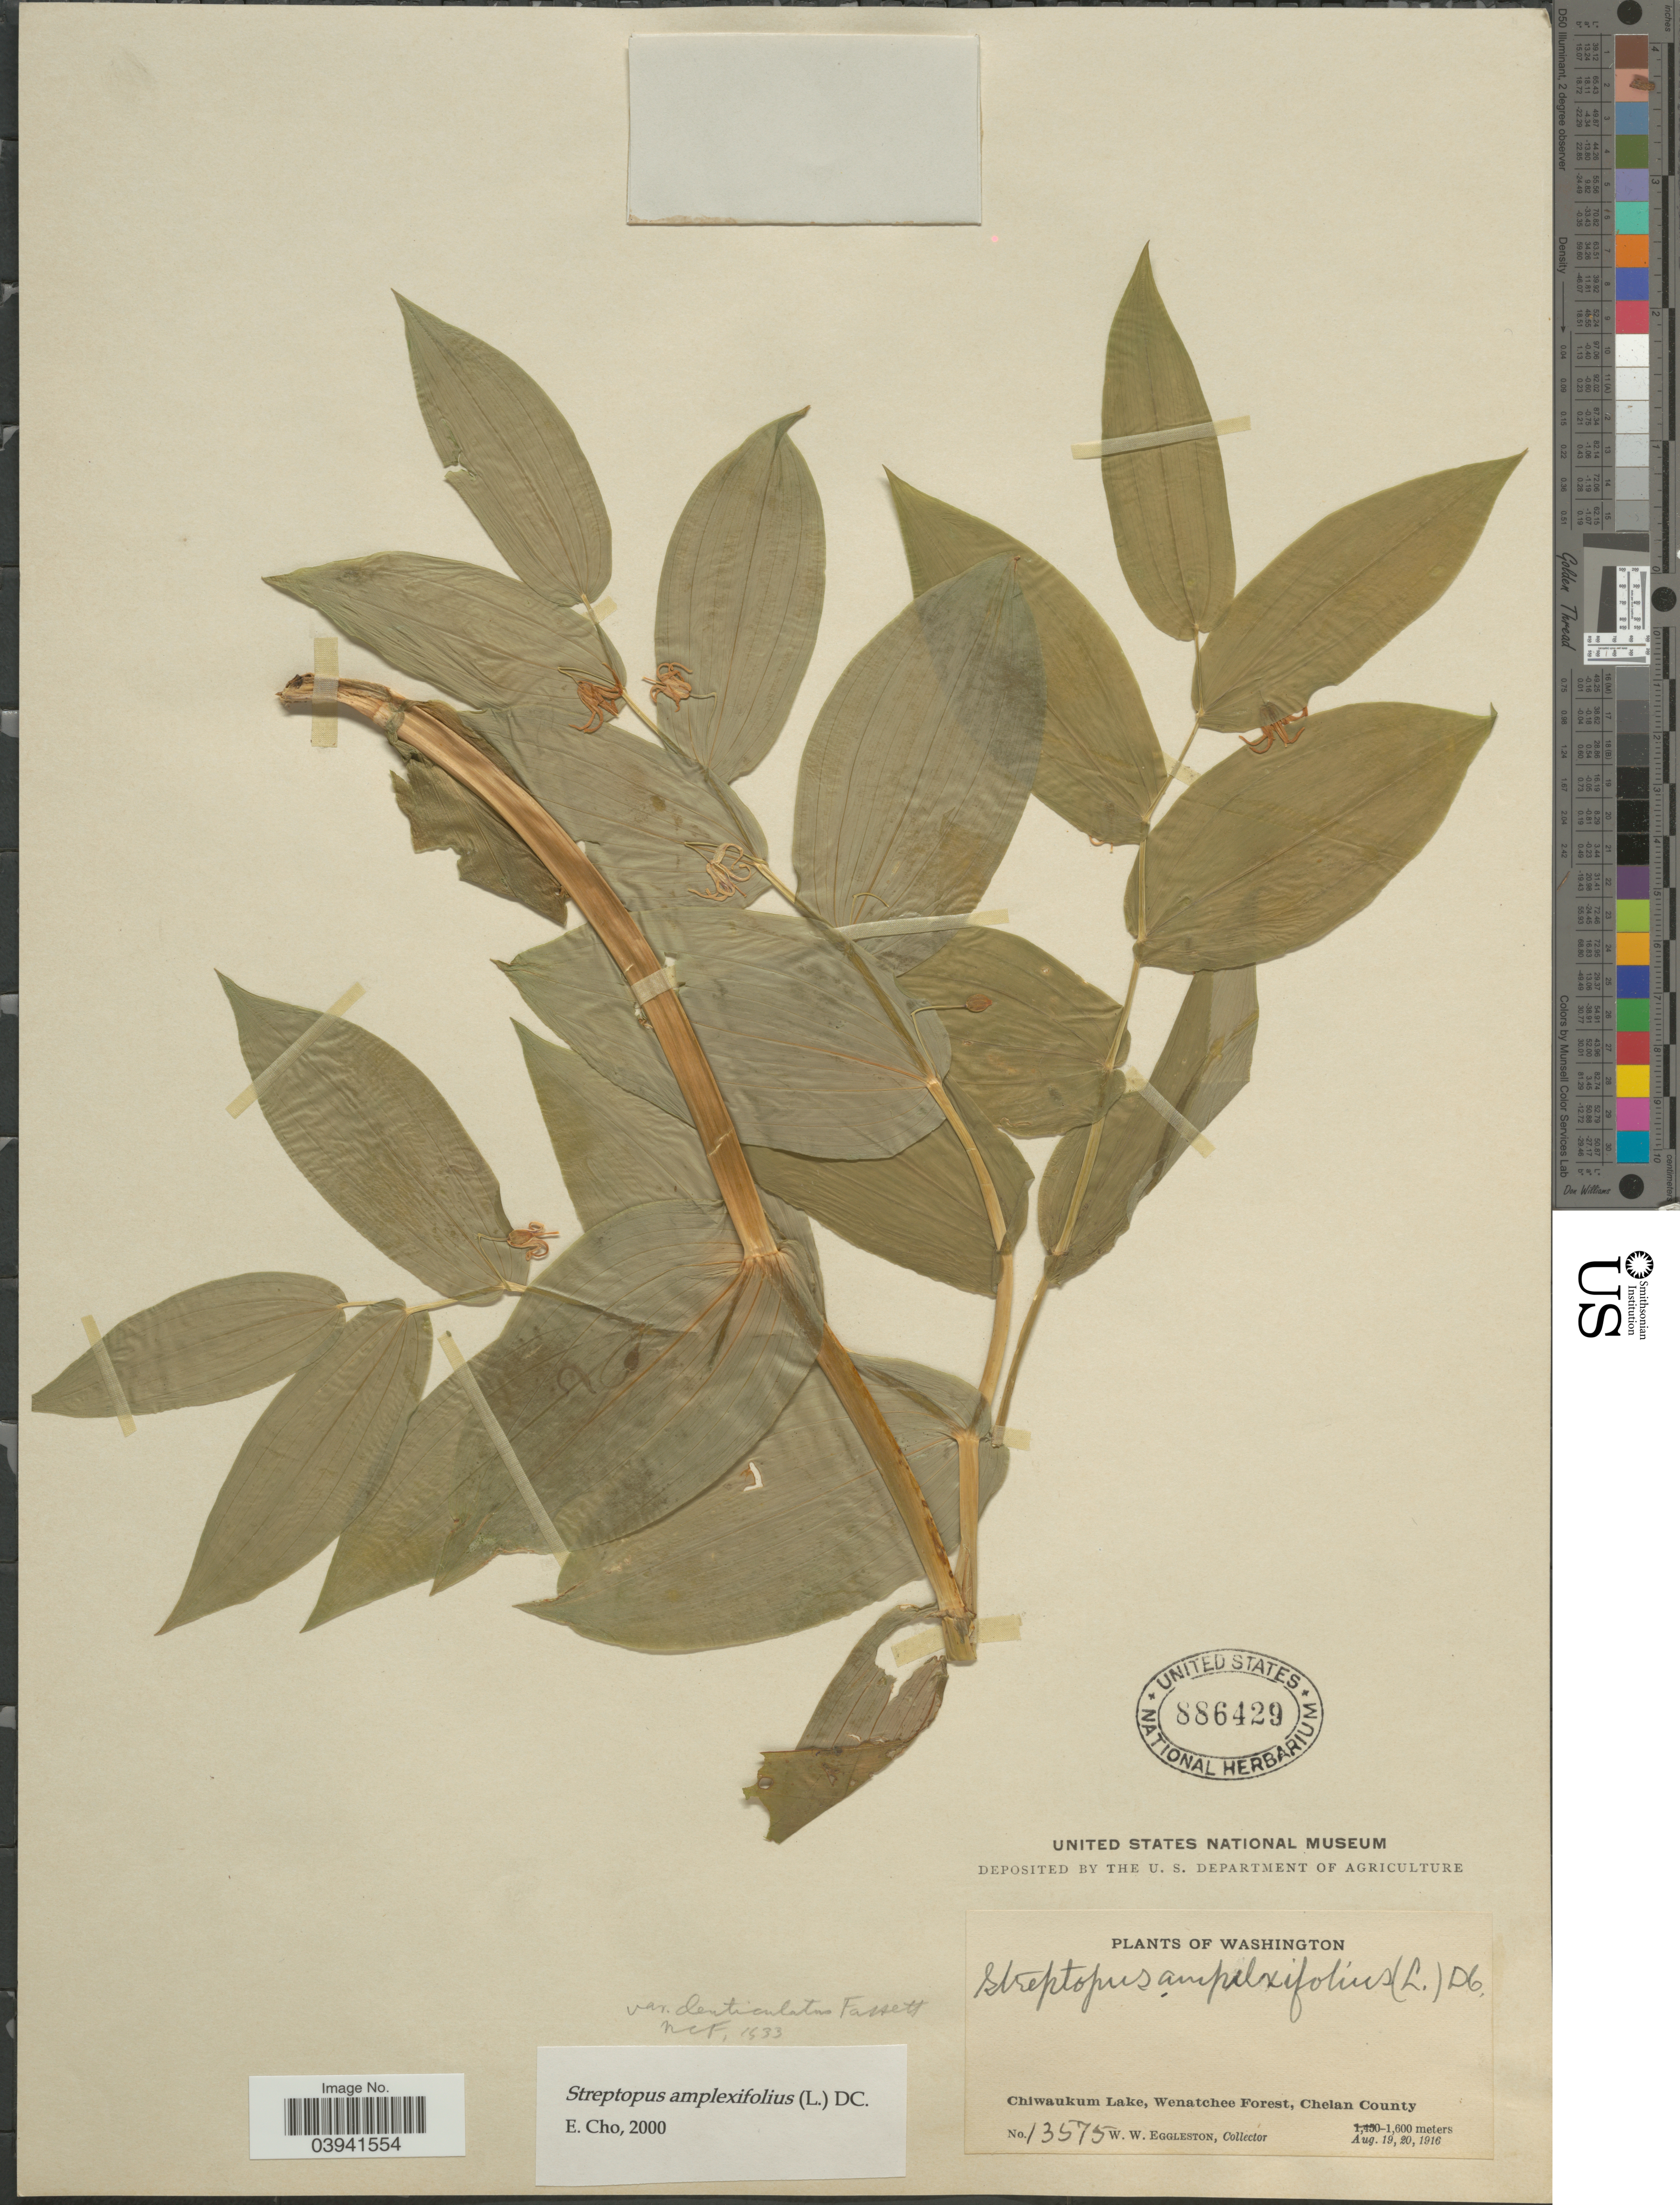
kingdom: Plantae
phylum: Tracheophyta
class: Liliopsida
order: Liliales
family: Liliaceae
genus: Streptopus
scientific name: Streptopus amplexifolius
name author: (L.) DC.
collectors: W. W. Eggleston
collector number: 13575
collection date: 1916-08-19/1916-08-20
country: United States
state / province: Washington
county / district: Chelan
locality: Chiwaukum Lake, Wenatchee Forest, Chelan County.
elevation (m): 1600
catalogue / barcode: US 886429